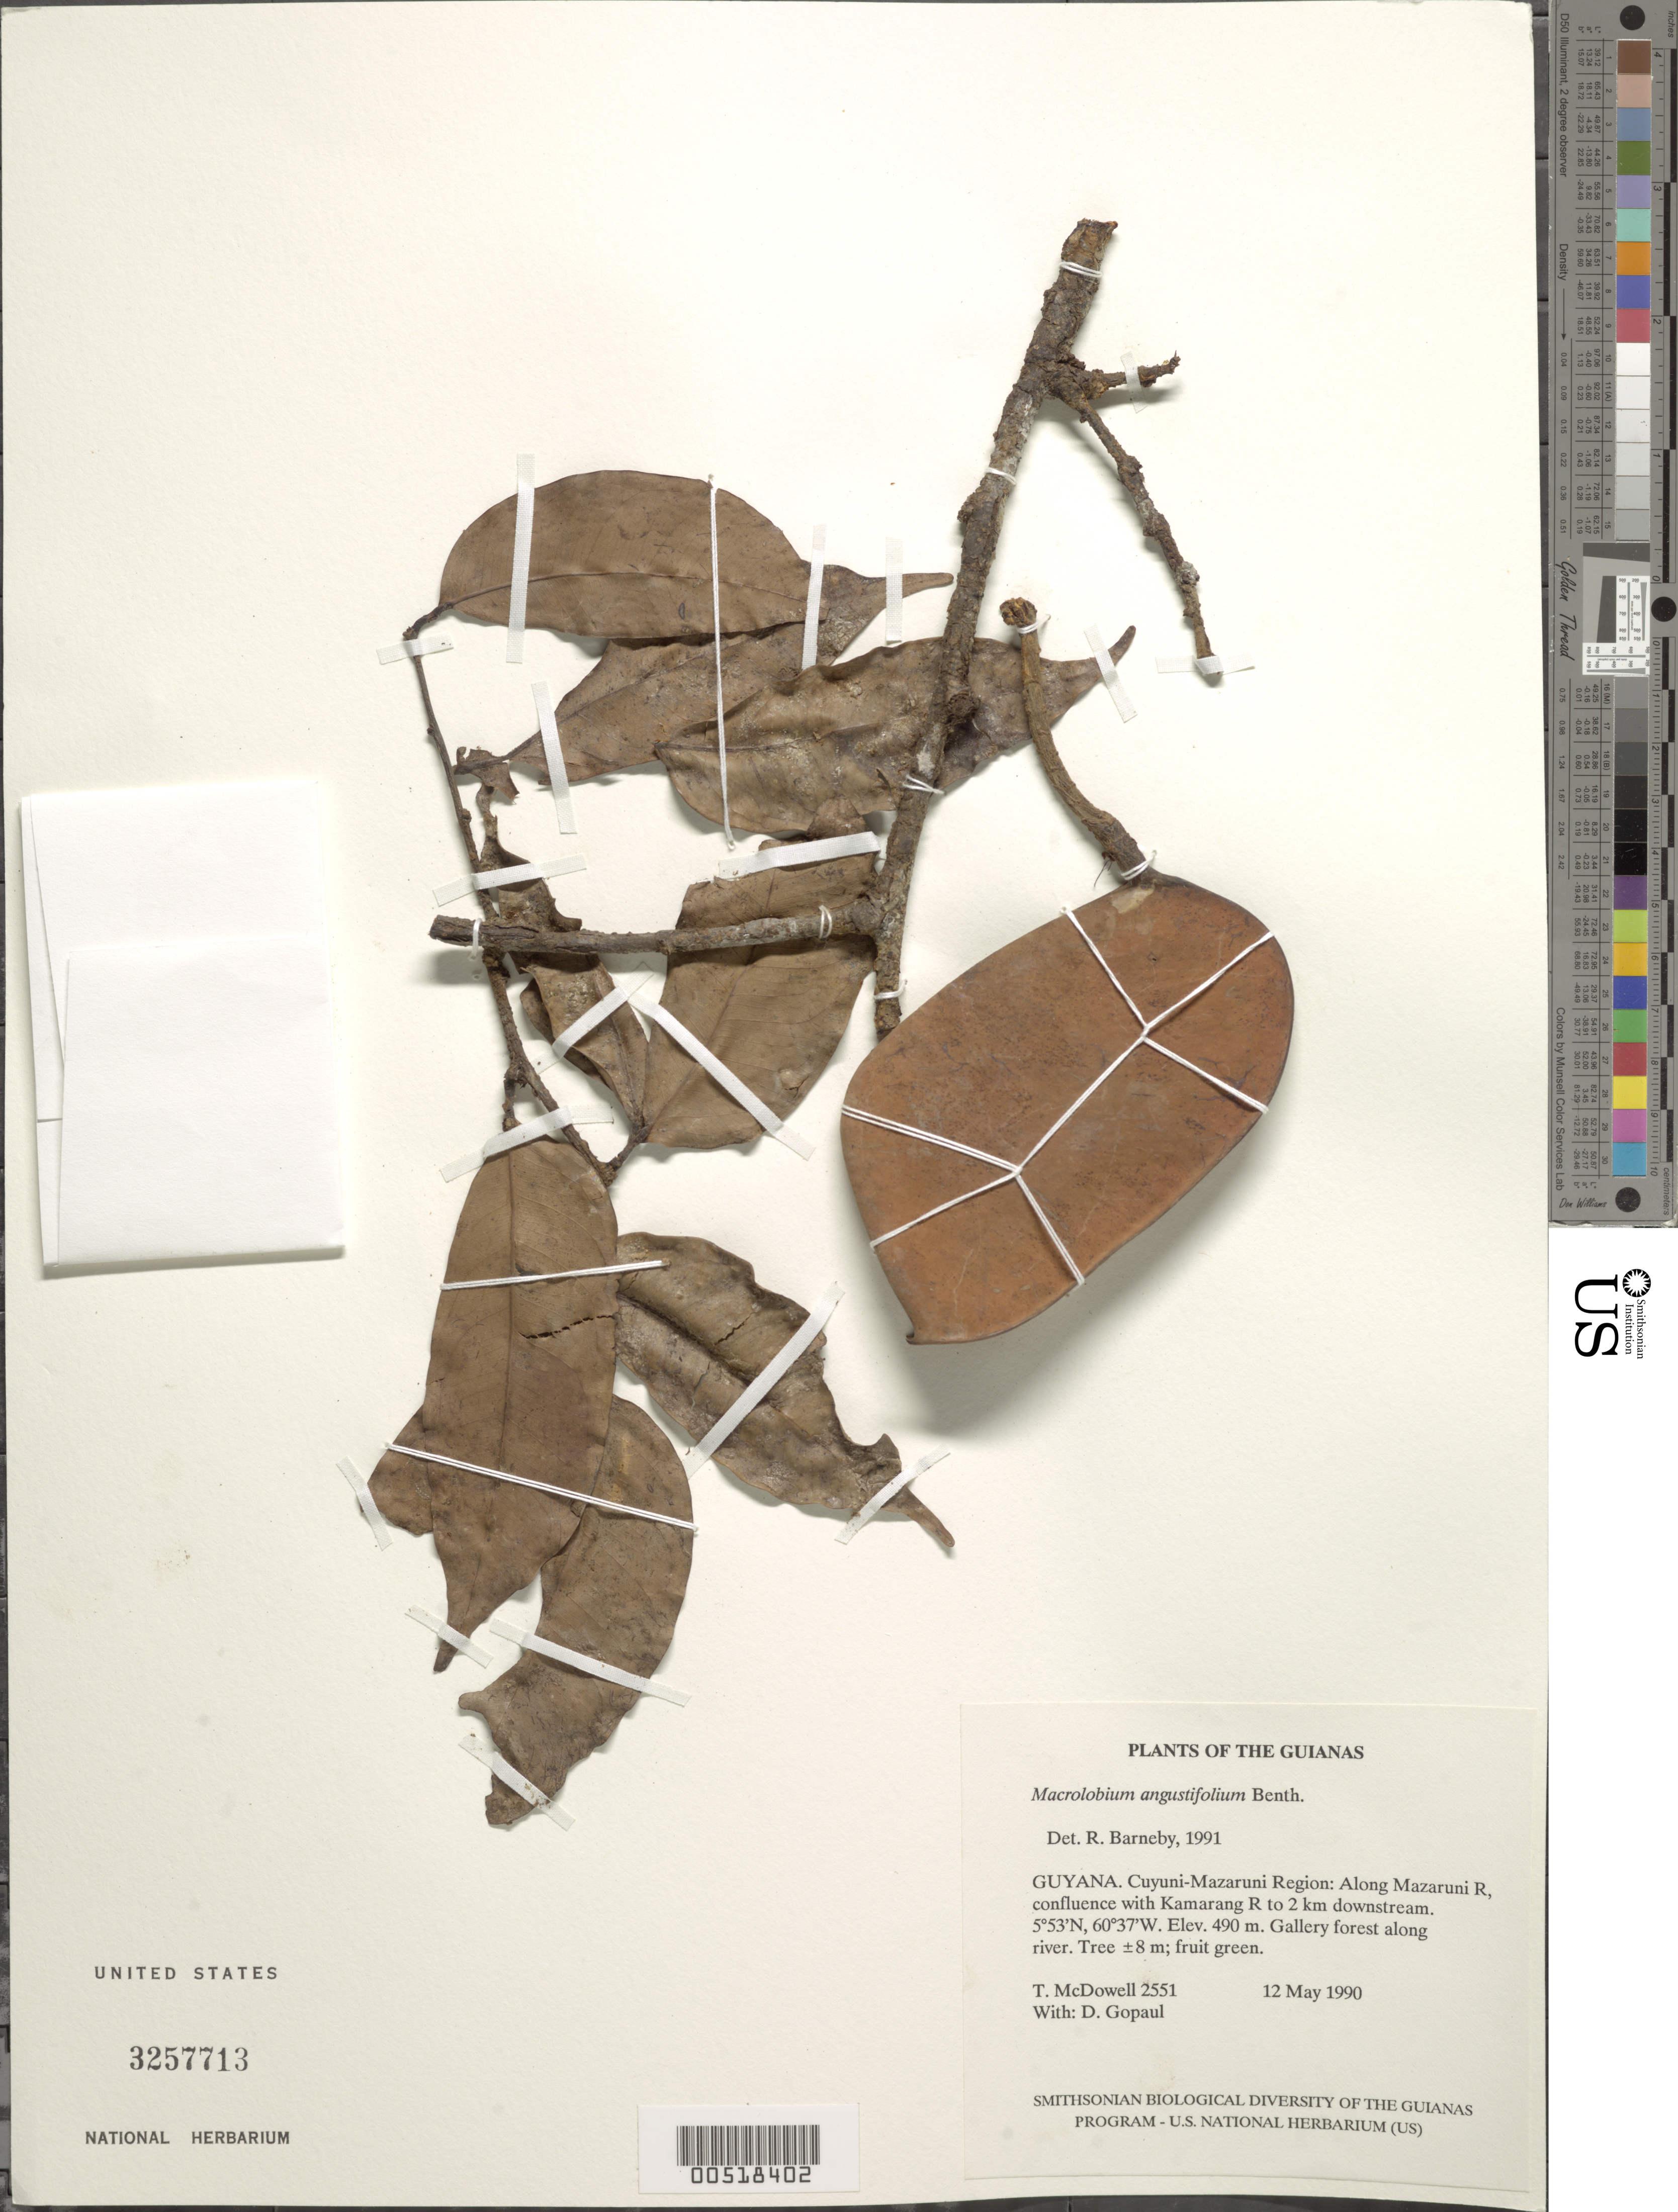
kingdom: Plantae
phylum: Tracheophyta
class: Magnoliopsida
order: Fabales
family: Fabaceae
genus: Macrolobium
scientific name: Macrolobium sp.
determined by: Trujillo, A. M.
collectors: T. McDowell & D. Gopaul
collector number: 2551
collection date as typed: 12 May 1990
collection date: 1990-05-12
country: Guyana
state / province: Cuyuni-Mazaruni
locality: Along Mazaruni R, confluence with Kamarang R to 2 km downstream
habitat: Gallery forest along river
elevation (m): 490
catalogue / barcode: US 3257713